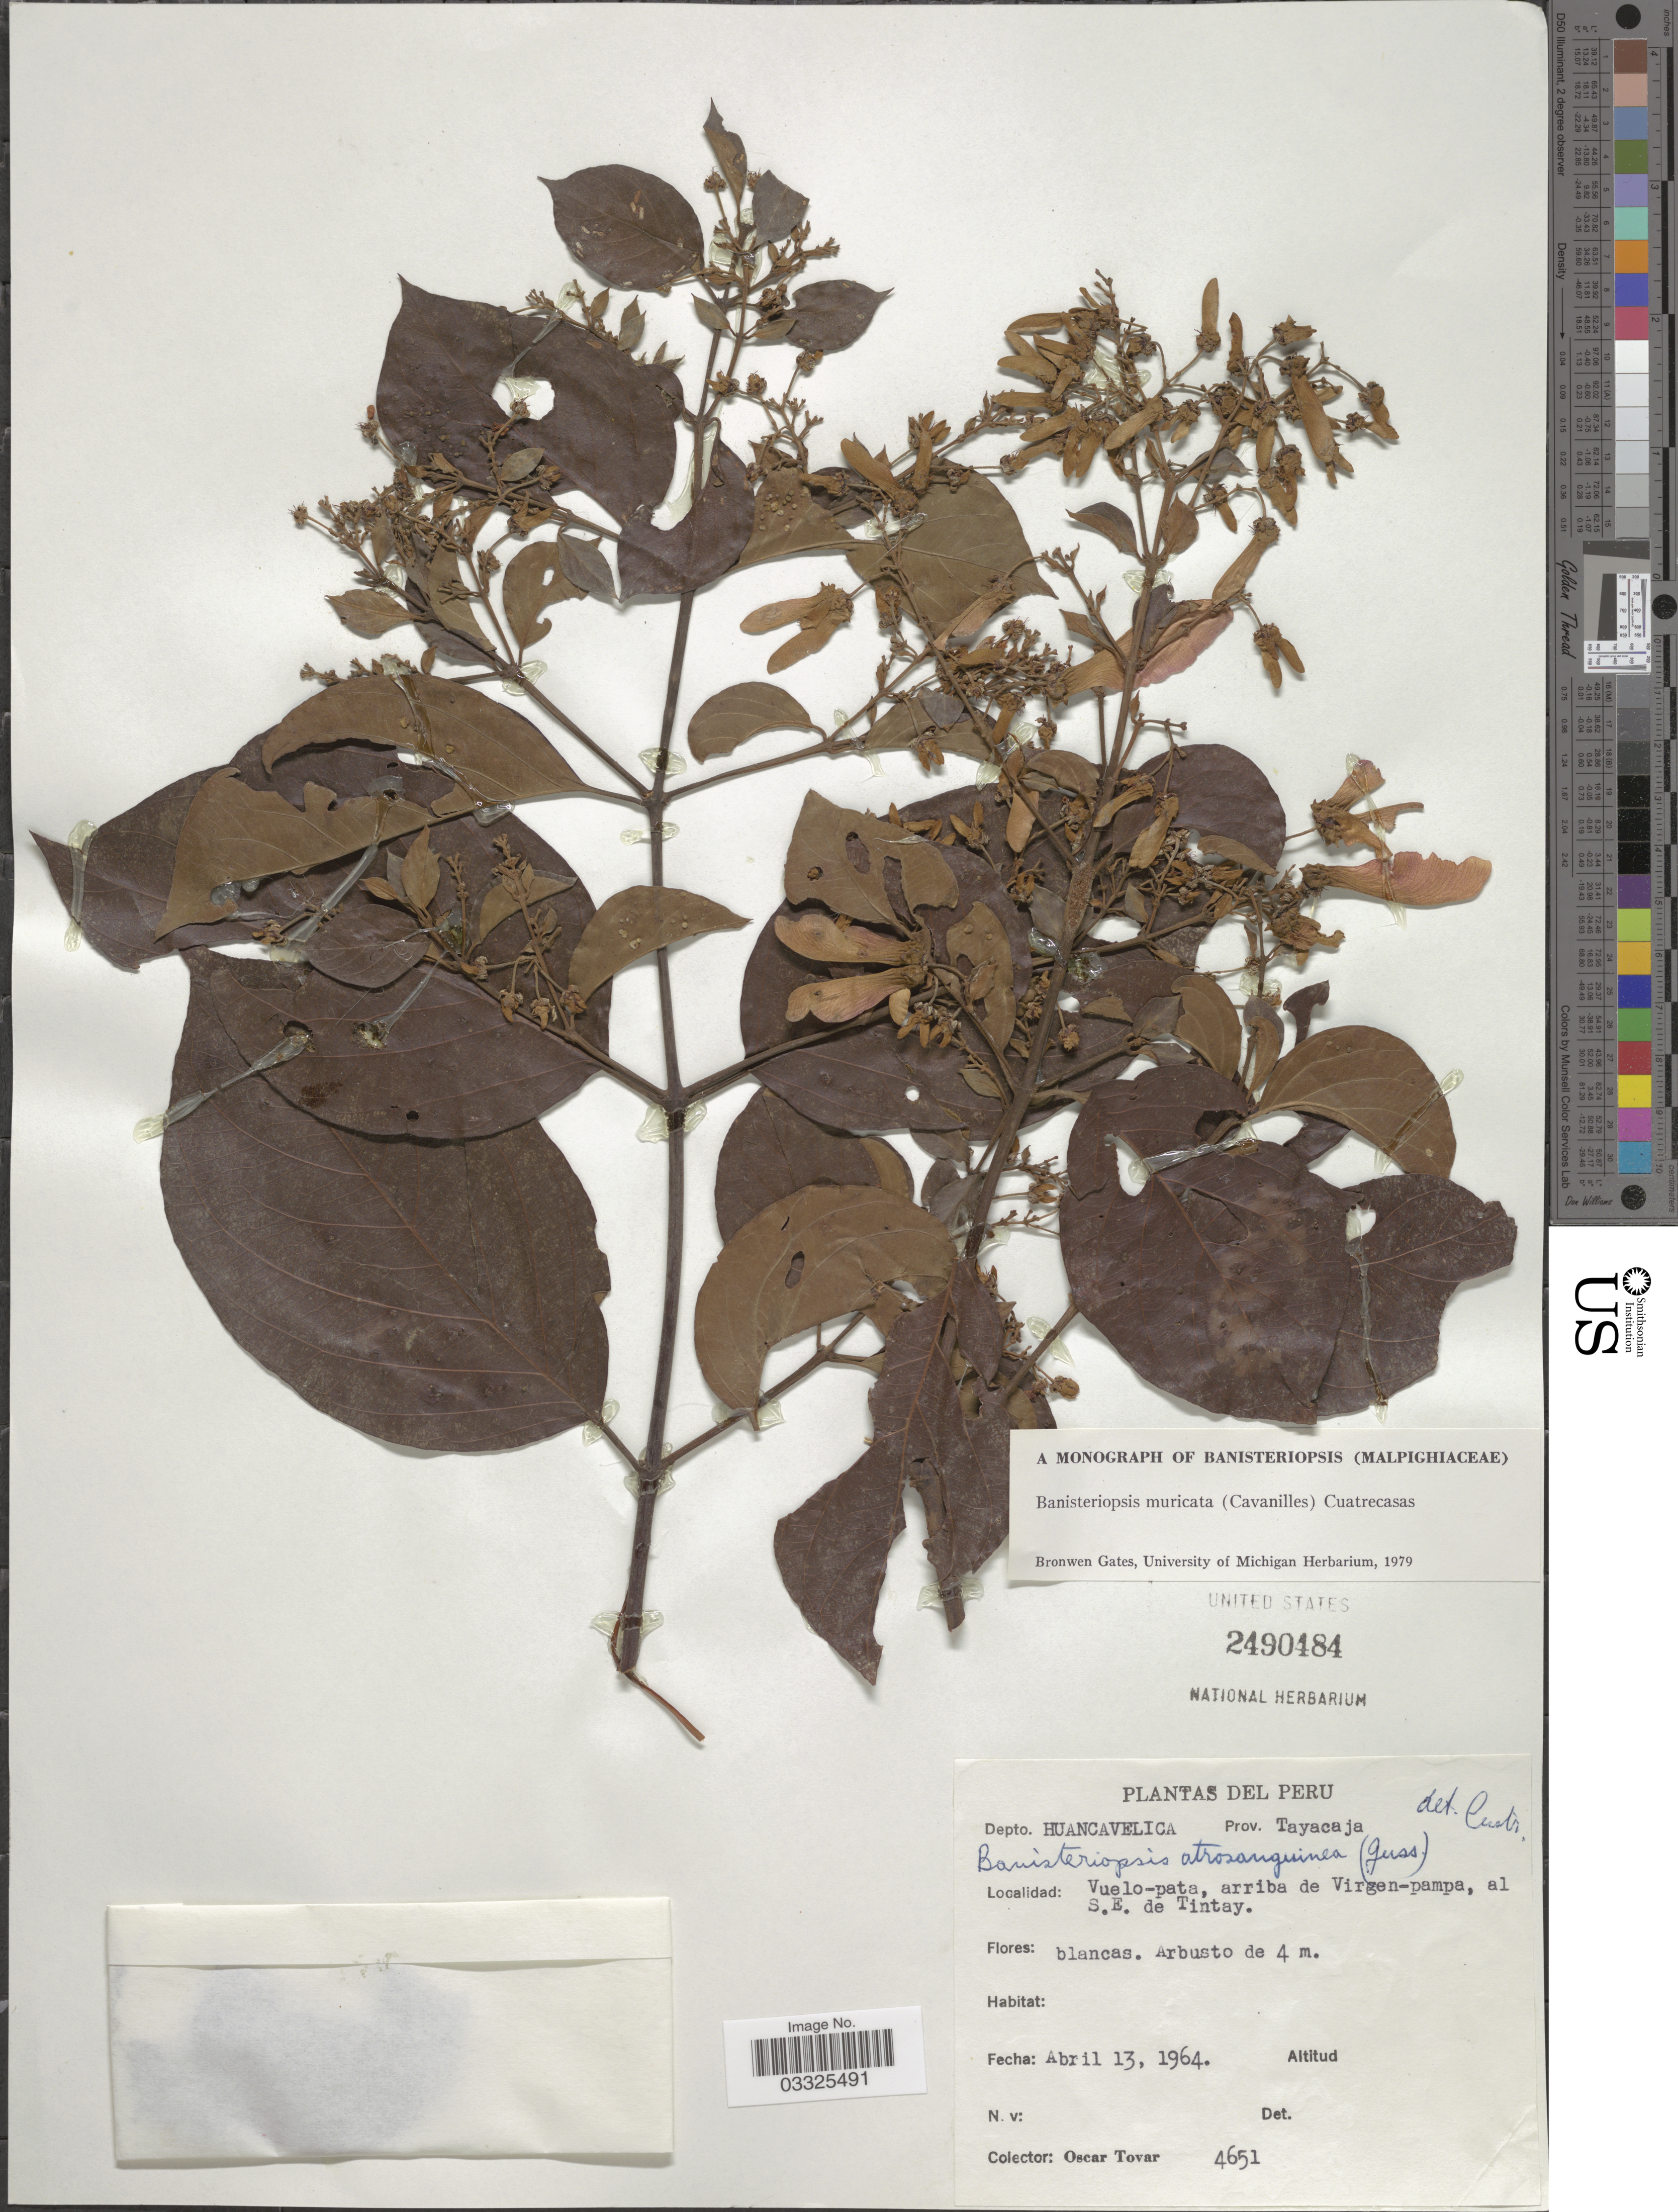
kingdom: Plantae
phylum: Tracheophyta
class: Magnoliopsida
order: Malpighiales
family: Malpighiaceae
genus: Banisteriopsis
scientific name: Banisteriopsis muricata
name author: (Cav.) Cuatrec.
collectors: Ó. Tovar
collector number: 4651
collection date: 1964-04-13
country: Peru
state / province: Huancavelica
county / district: Tayacaja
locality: Depto. Huancavelica, Prov. Tayacaja, Vuelo-pata, arriba de Virgen-pampa, al S.E. de Tintay.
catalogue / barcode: US 2490484